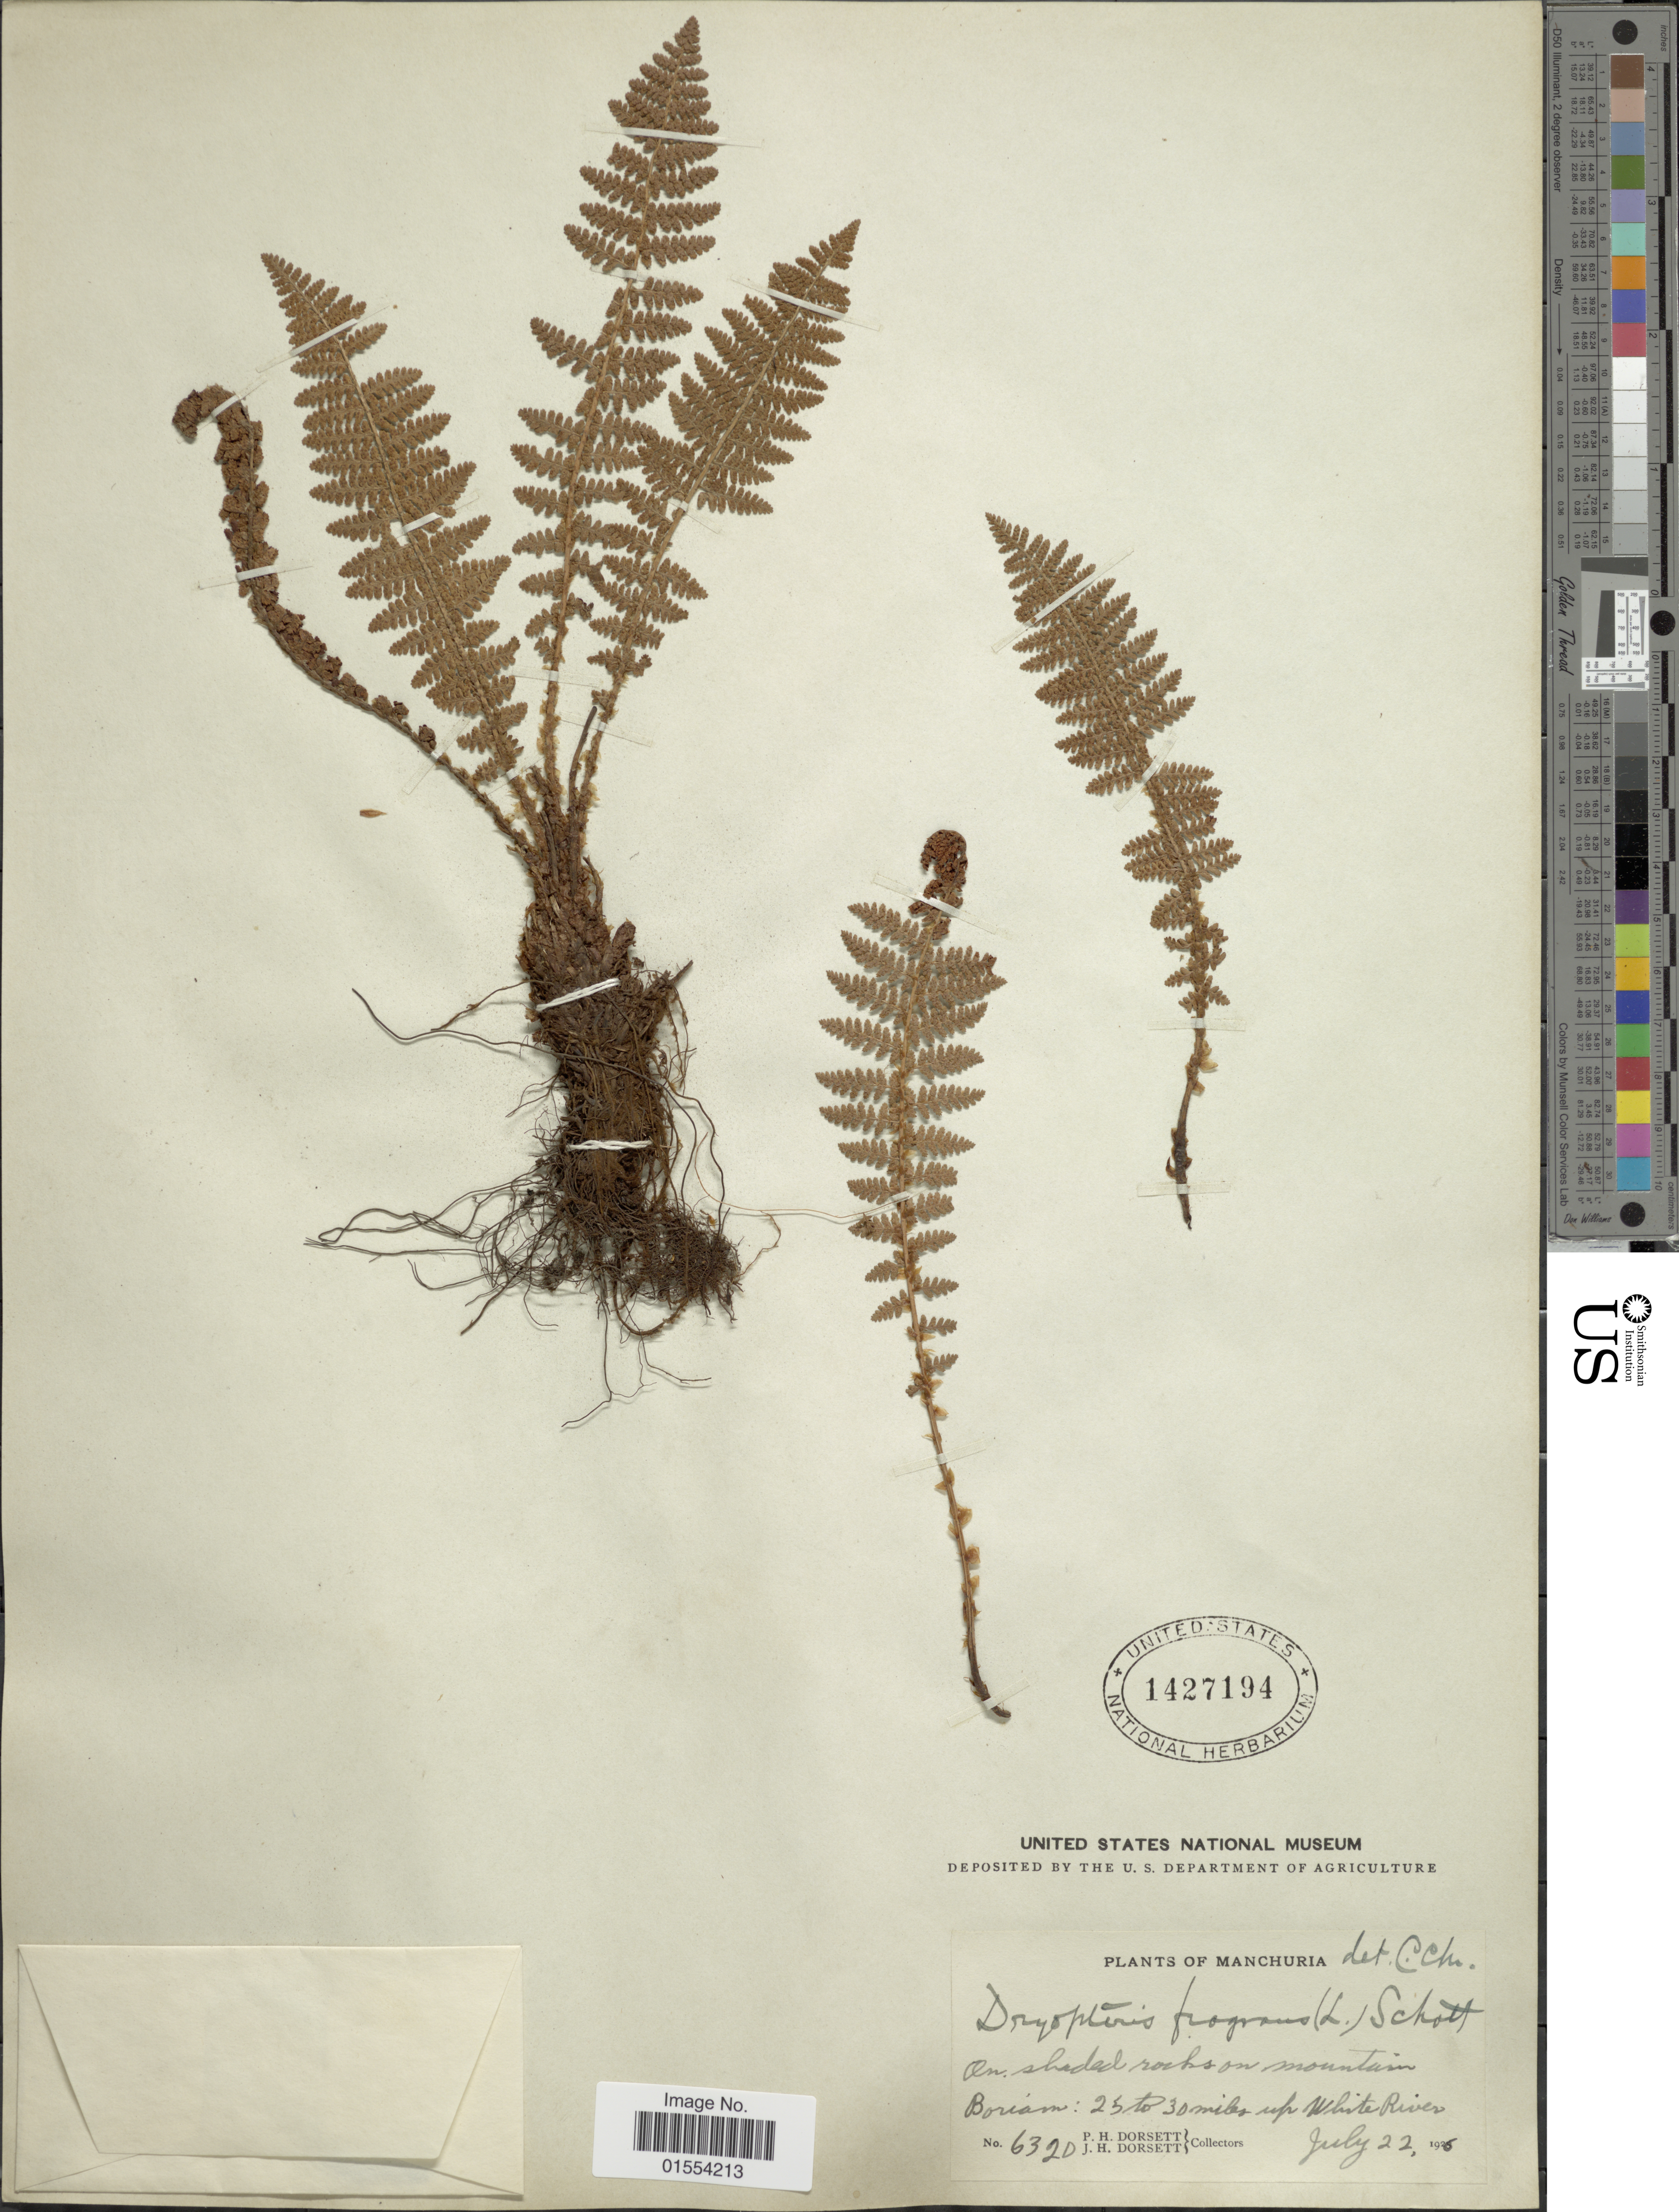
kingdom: Plantae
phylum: Tracheophyta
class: Polypodiopsida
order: Polypodiales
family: Dryopteridaceae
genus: Dryopteris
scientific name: Dryopteris fragrans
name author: (L.) Schott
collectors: P. H. Dorsett & J. Dorsett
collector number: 6320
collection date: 1926-07-22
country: China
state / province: Heilongjiang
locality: Manchuria. Borian: 25 to 30 miles up White River.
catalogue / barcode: US 1427194